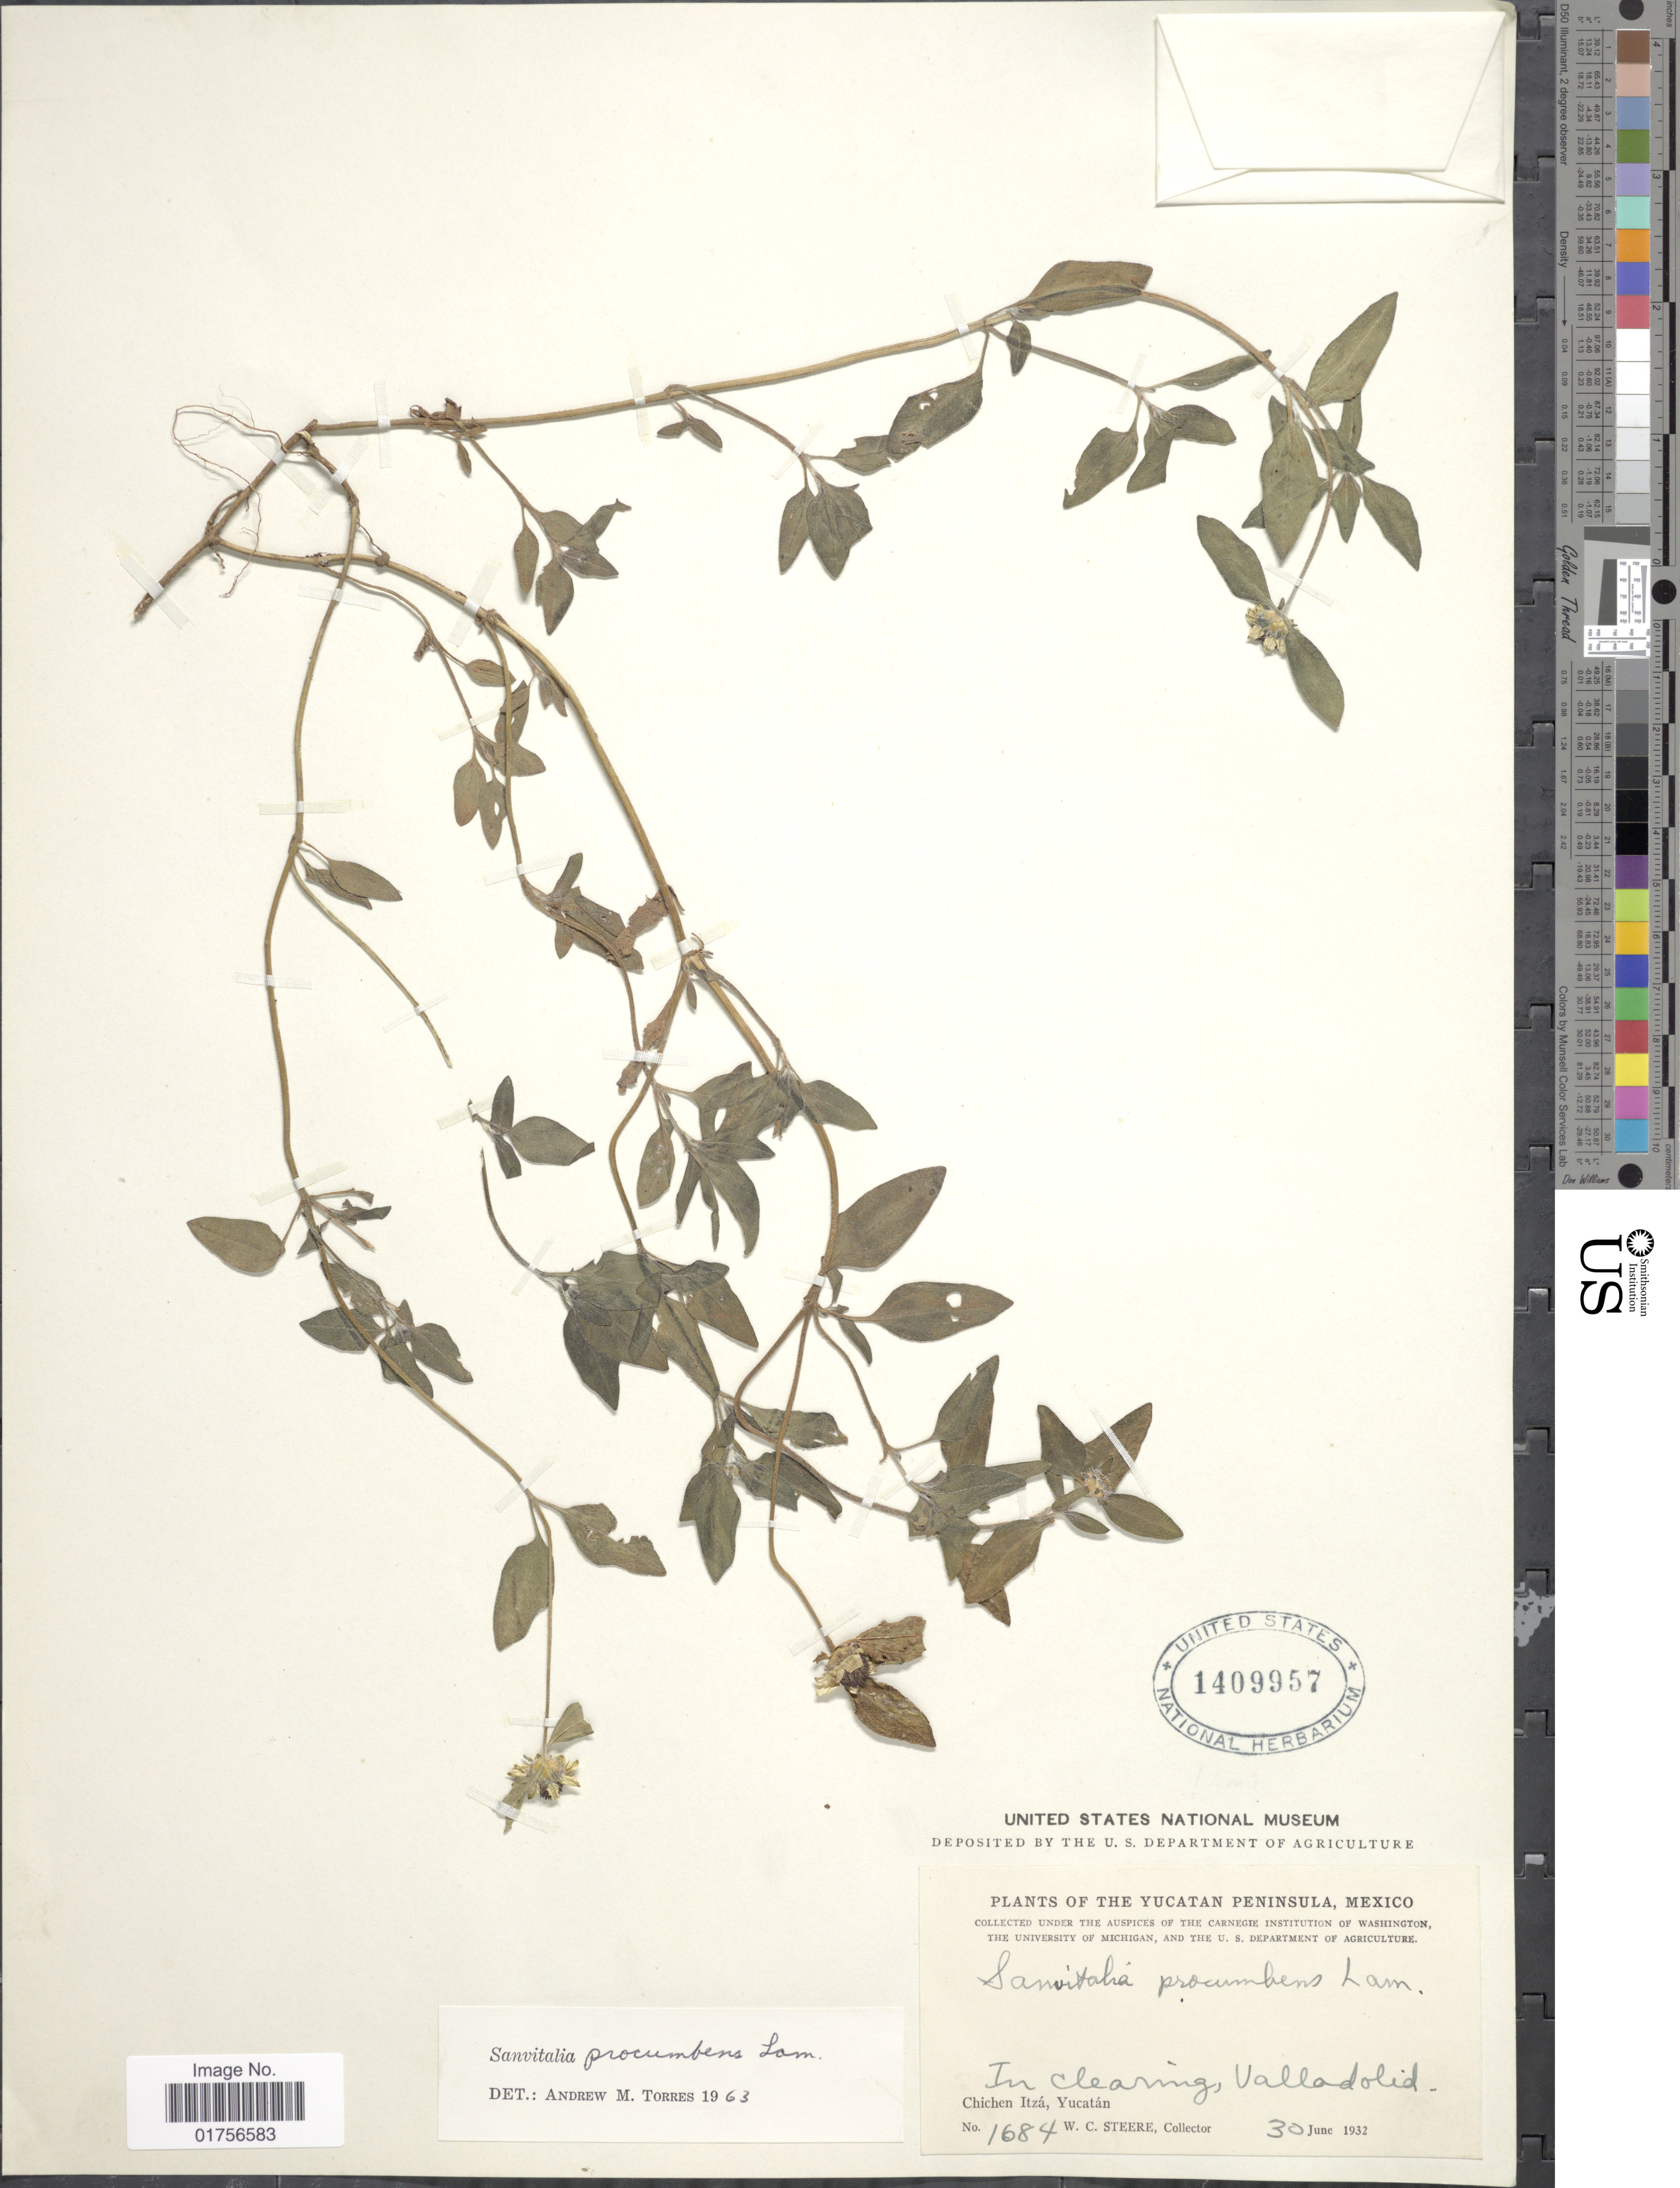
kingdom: Plantae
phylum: Tracheophyta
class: Magnoliopsida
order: Asterales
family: Asteraceae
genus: Sanvitalia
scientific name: Sanvitalia procumbens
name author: Lam.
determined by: Skibicki, Samuel V.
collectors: W. C. Steere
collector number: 1684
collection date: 1932-06-30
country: Mexico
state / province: Yucatán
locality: The Yucatan Peninsula, Mexico, In Clearing, Valladolid, Chichen Itza, Yucatan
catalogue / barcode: US 149957